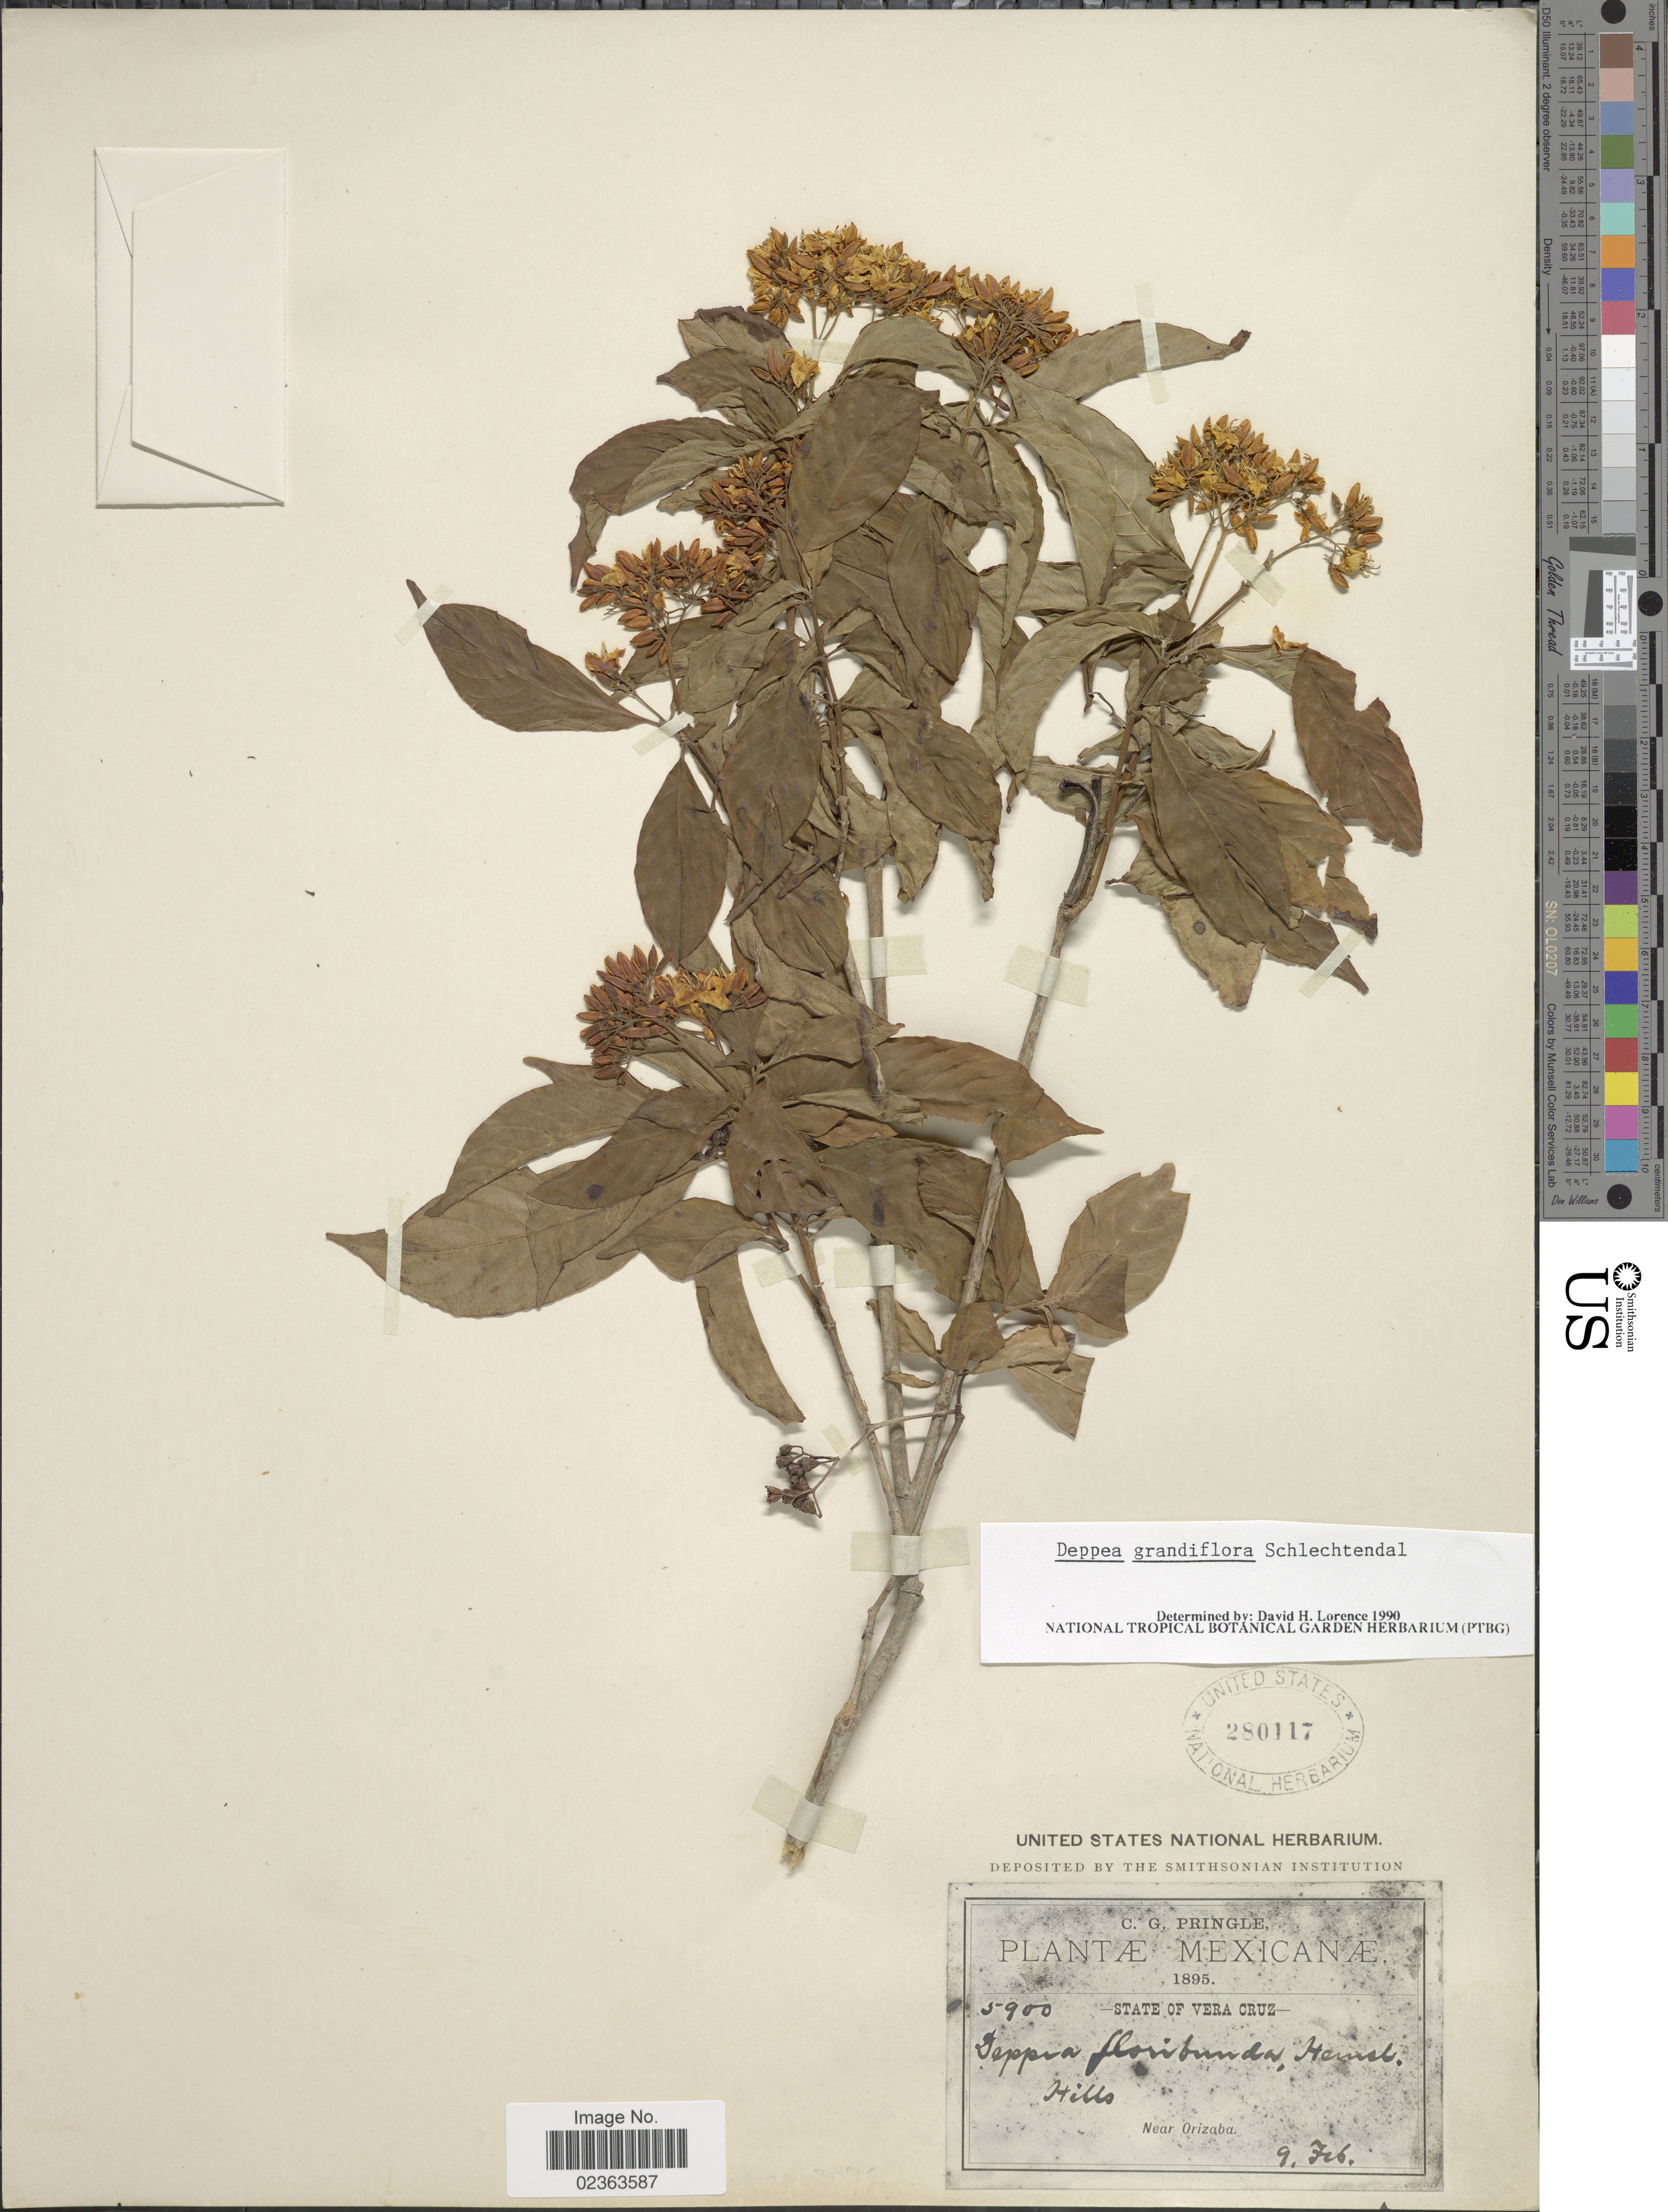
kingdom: Plantae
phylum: Tracheophyta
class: Magnoliopsida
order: Gentianales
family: Rubiaceae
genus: Deppea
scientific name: Deppea grandiflora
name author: Schltdl.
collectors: C. G. Pringle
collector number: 5900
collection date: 1895-02-09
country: Mexico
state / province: Veracruz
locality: State of Vera Cruz, Hills, Near Orizaba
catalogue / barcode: US 280117